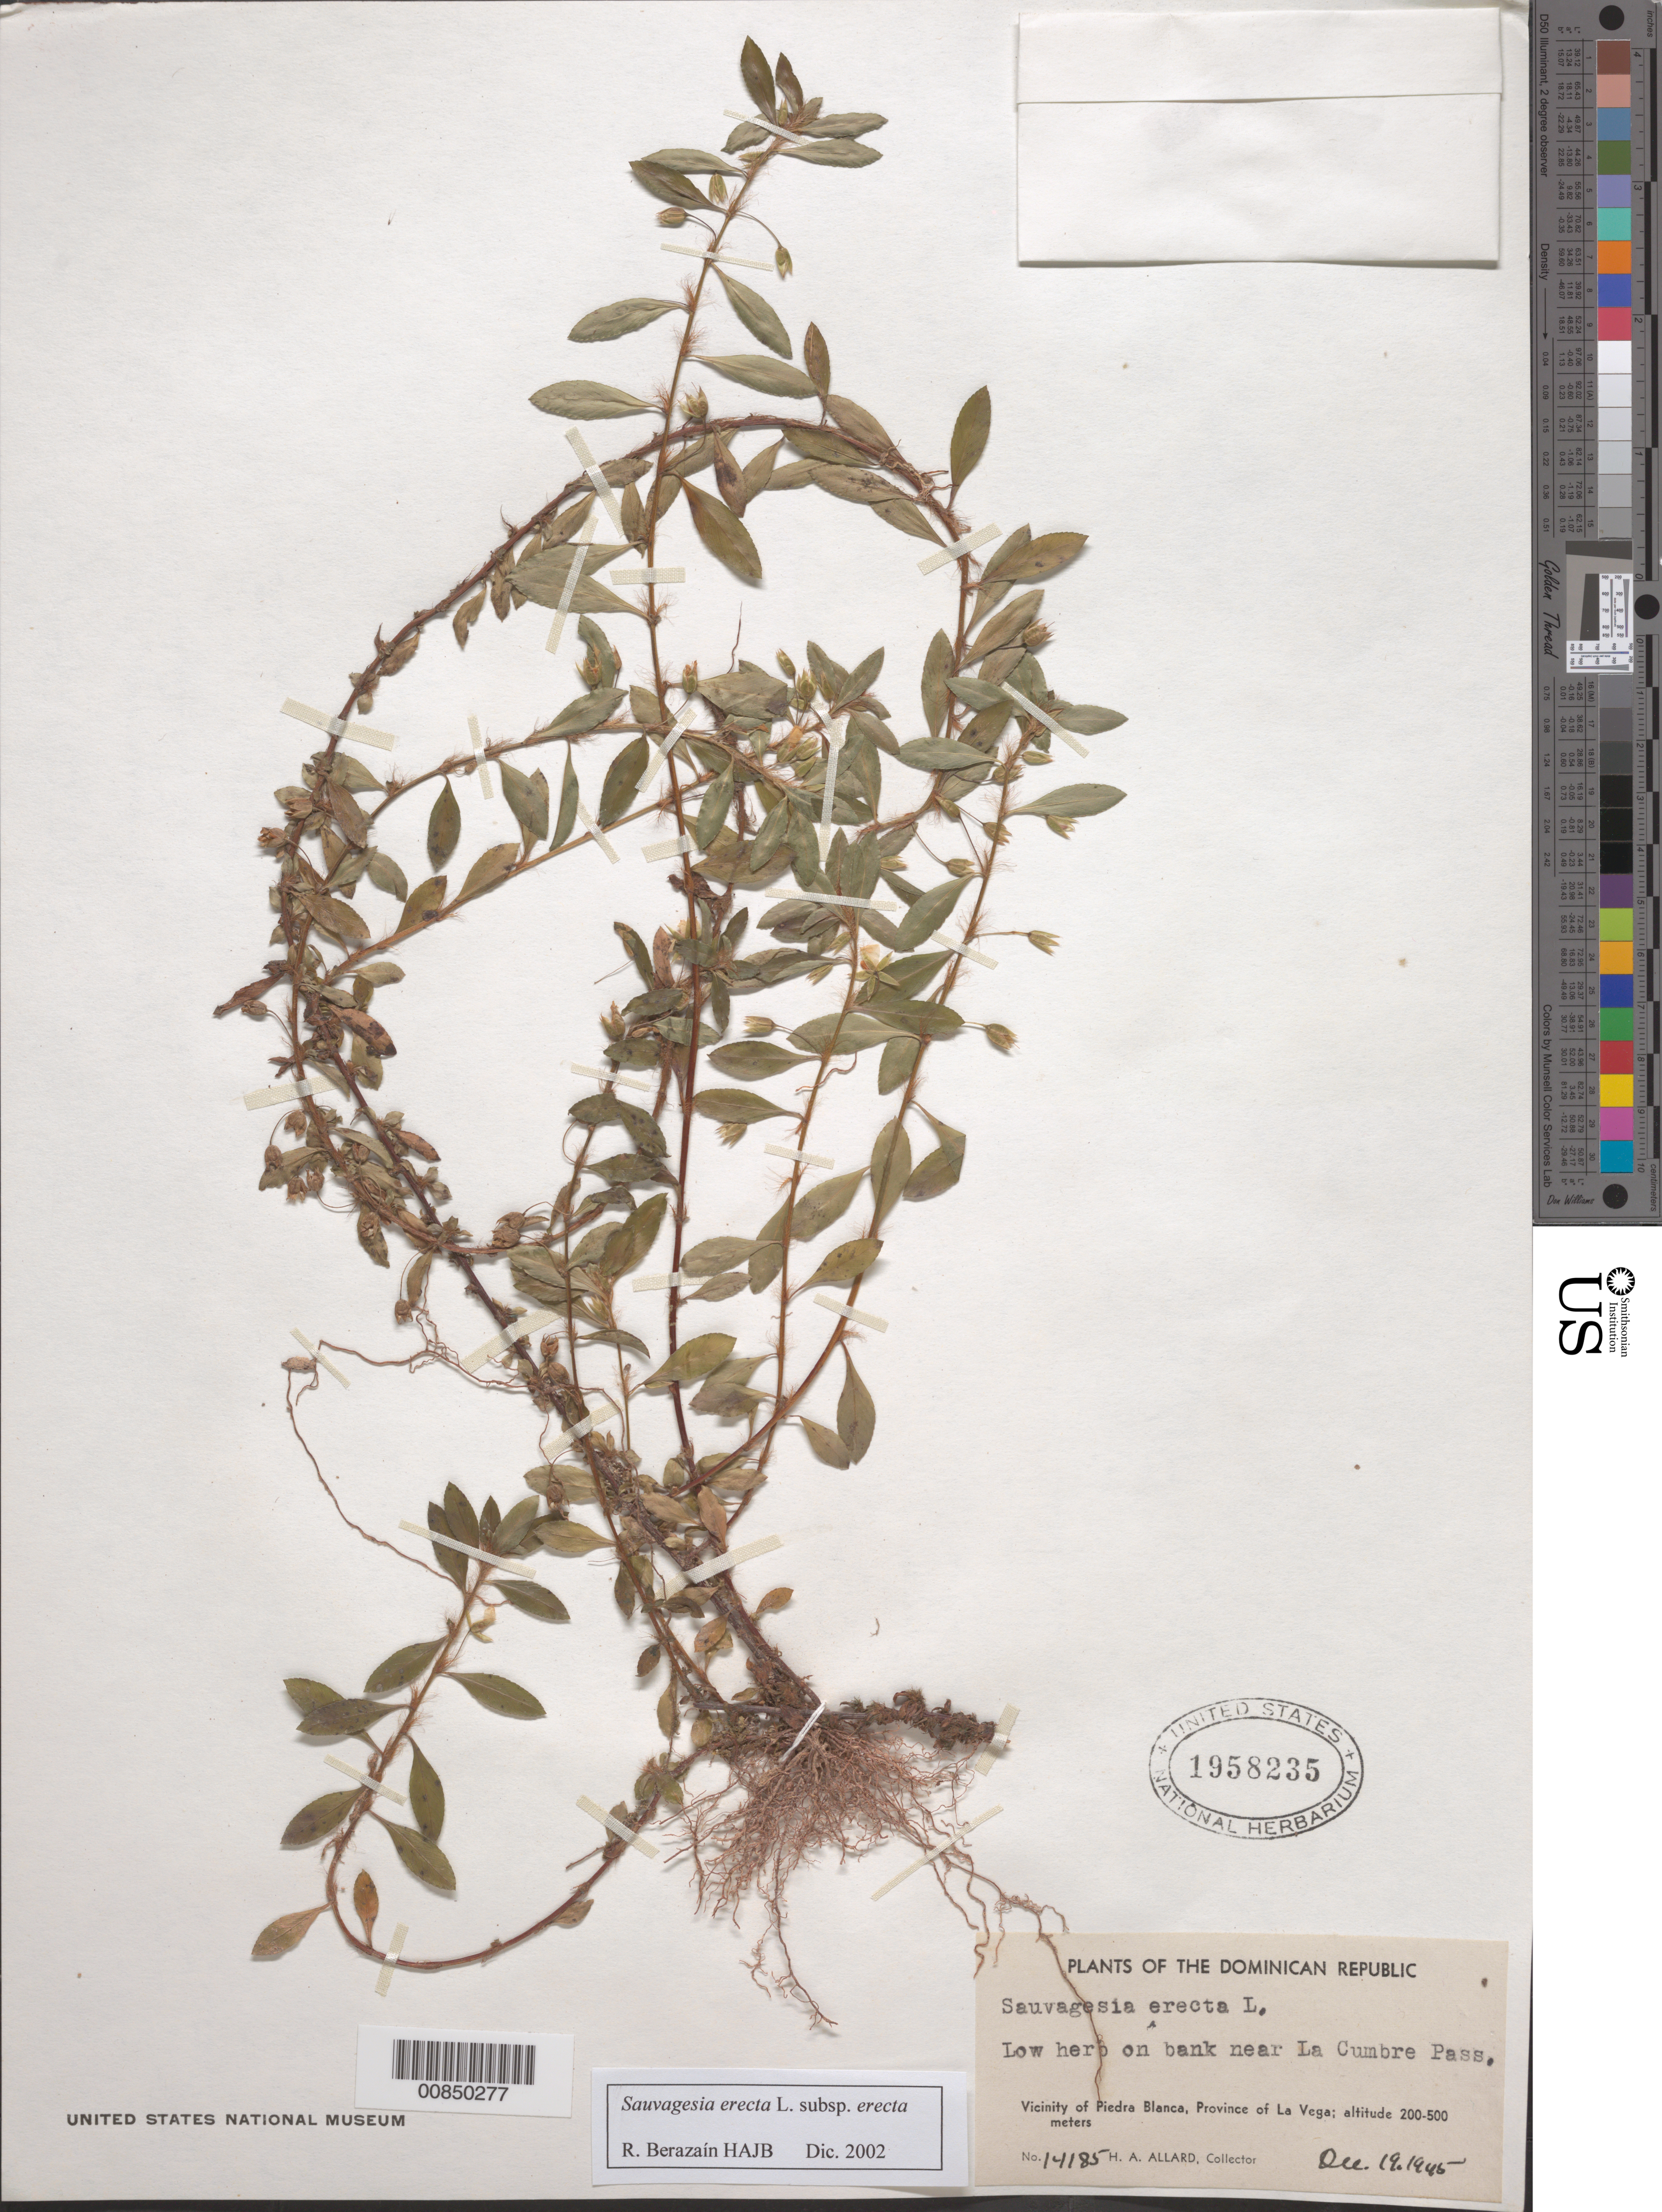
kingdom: Plantae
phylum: Tracheophyta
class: Magnoliopsida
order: Malpighiales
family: Ochnaceae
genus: Sauvagesia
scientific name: Sauvagesia erecta subsp. erecta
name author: L.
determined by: Berazaín, R.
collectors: H. A. Allard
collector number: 14185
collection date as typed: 19 Dec 1945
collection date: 1945-12-19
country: Dominican Republic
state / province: La Vega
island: Hispaniola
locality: Vicinity of Piedra Blanca, near La Cumbre pass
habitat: On bank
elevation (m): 200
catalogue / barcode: US 1958235